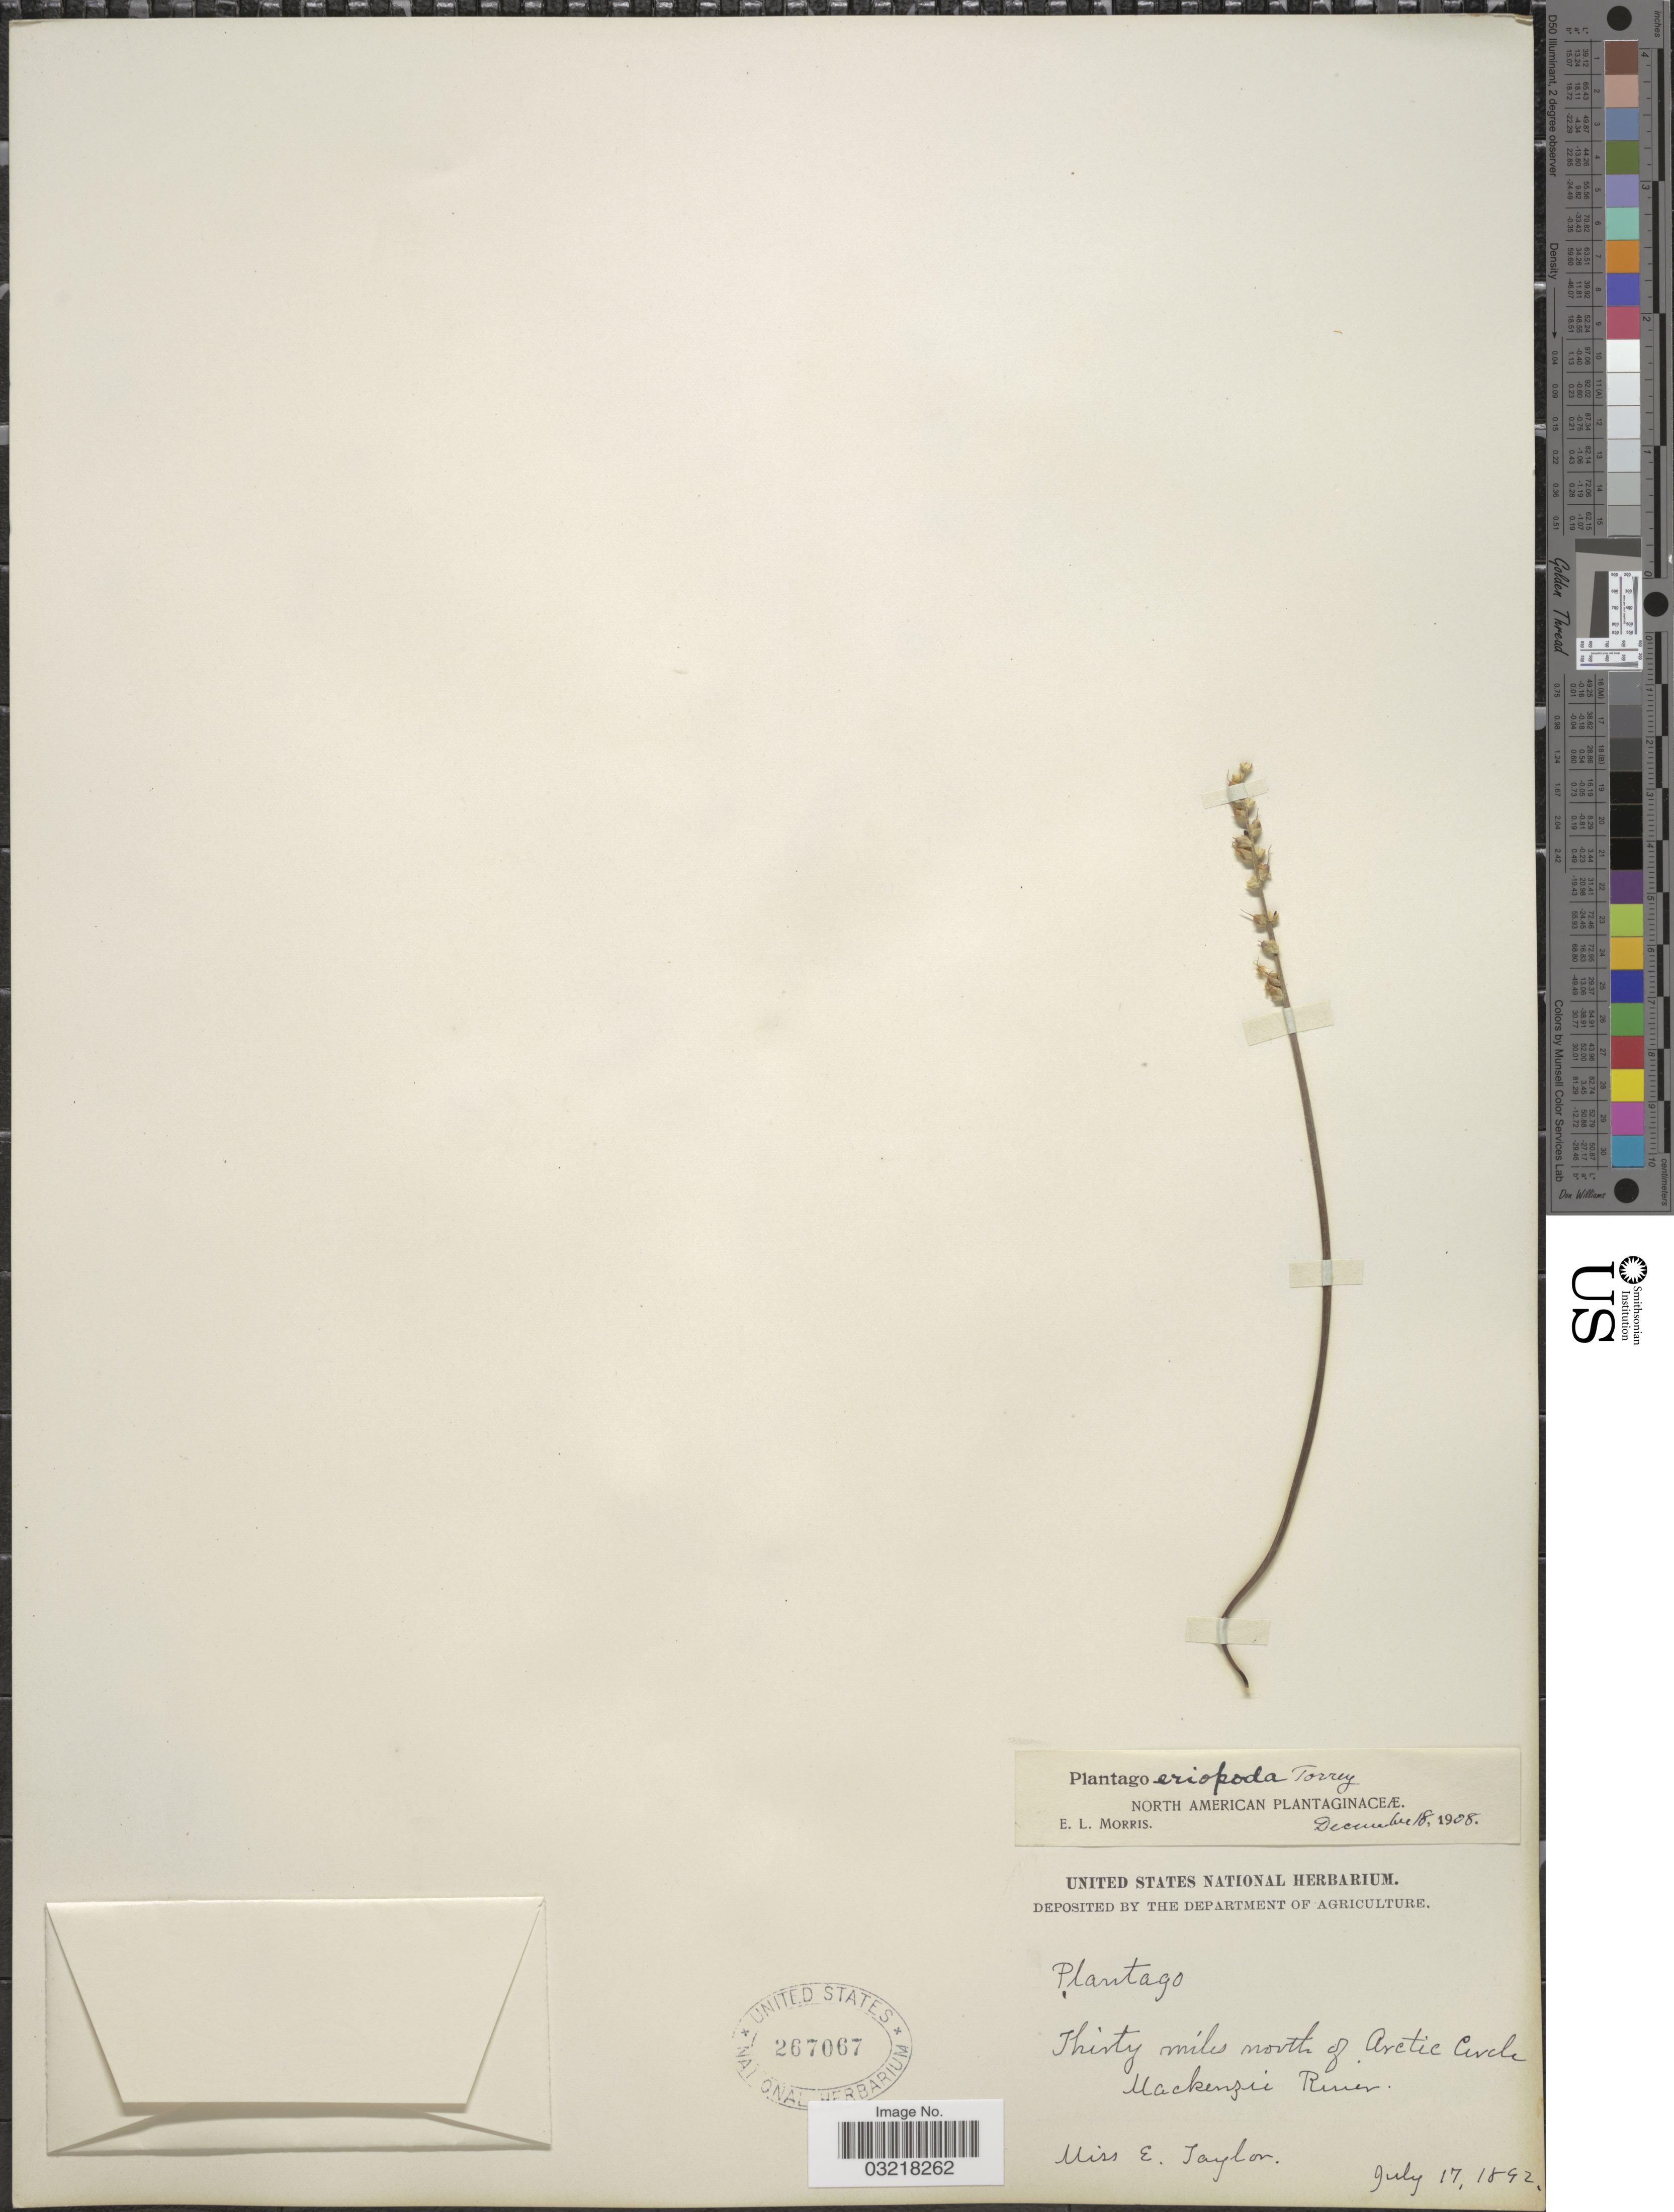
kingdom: Plantae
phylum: Tracheophyta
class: Magnoliopsida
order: Lamiales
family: Plantaginaceae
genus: Plantago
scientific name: Plantago eriopoda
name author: Torr.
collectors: E. Taylor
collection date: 1892-07-17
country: Canada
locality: Thirty miles north of Arctic Circle. Mackenzie River.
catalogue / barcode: US 267067